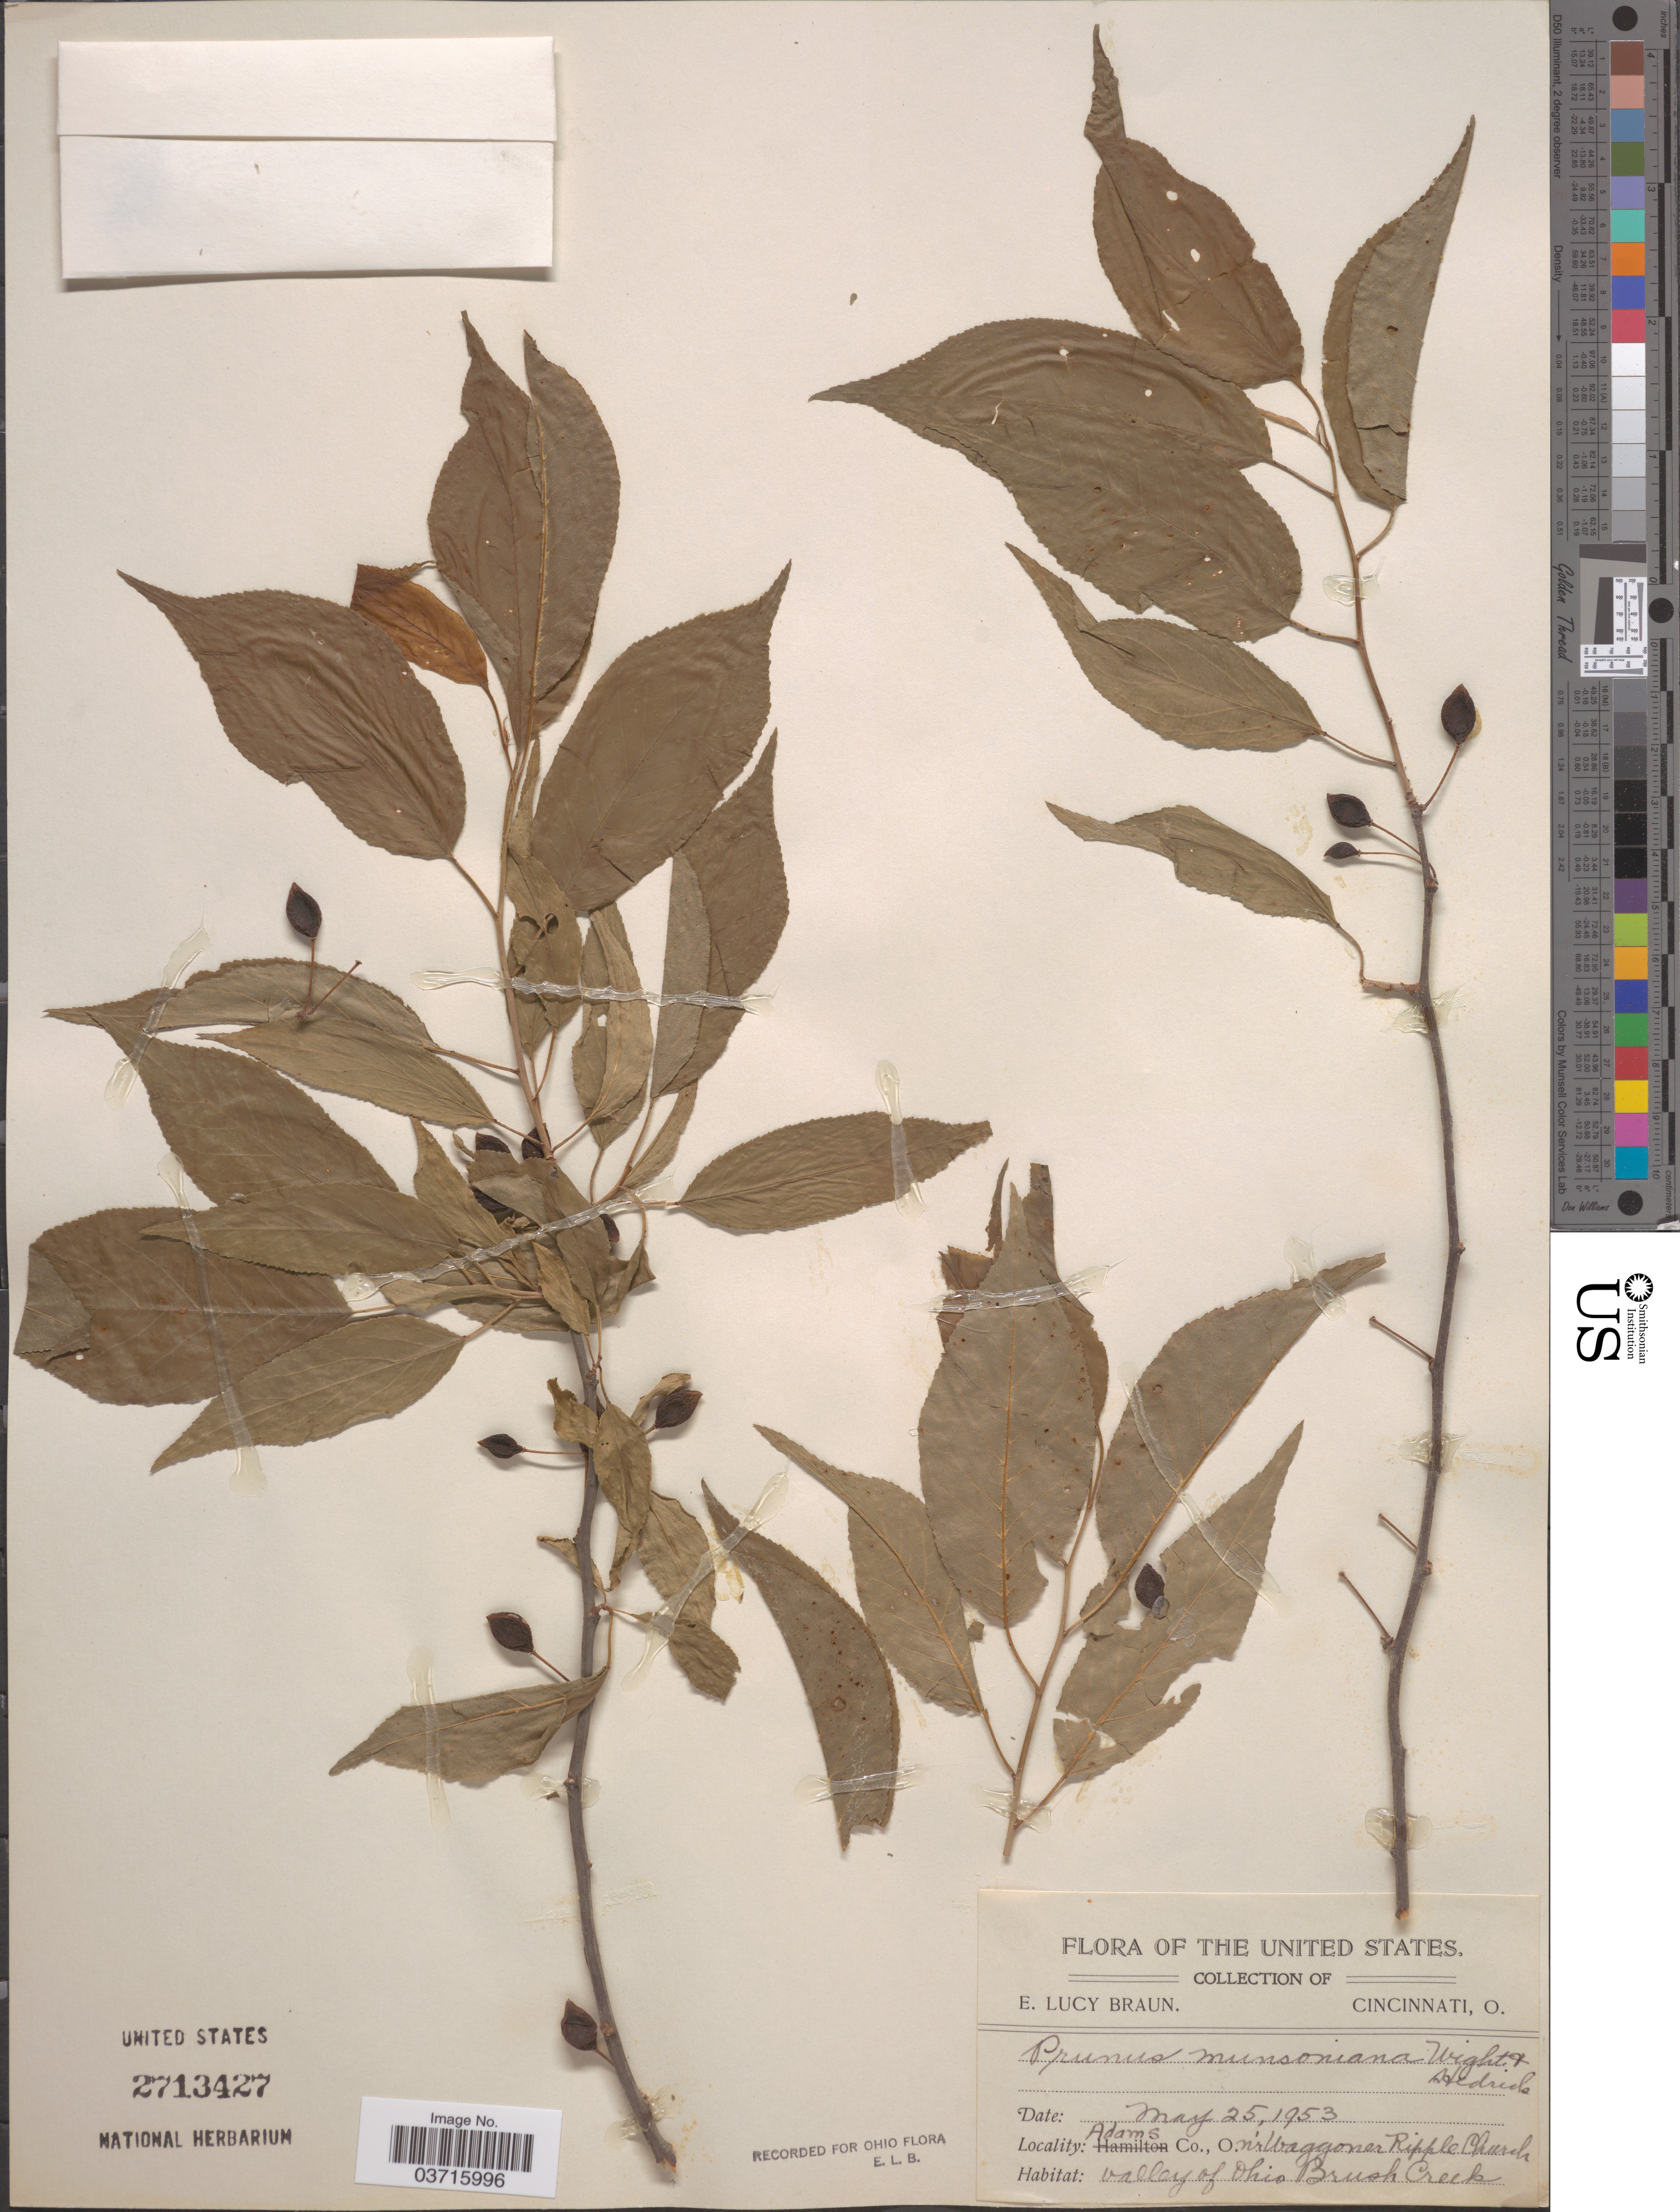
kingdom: Plantae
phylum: Tracheophyta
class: Magnoliopsida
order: Rosales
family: Rosaceae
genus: Prunus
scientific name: Prunus munsoniana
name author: W. Wight & Hedrick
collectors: E. L. Braun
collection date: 1953-05-25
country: United States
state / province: Ohio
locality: Adams Co., nr Waggoner Ripple Church. Valley of Ohio Brush Creek.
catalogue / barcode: US 2713427